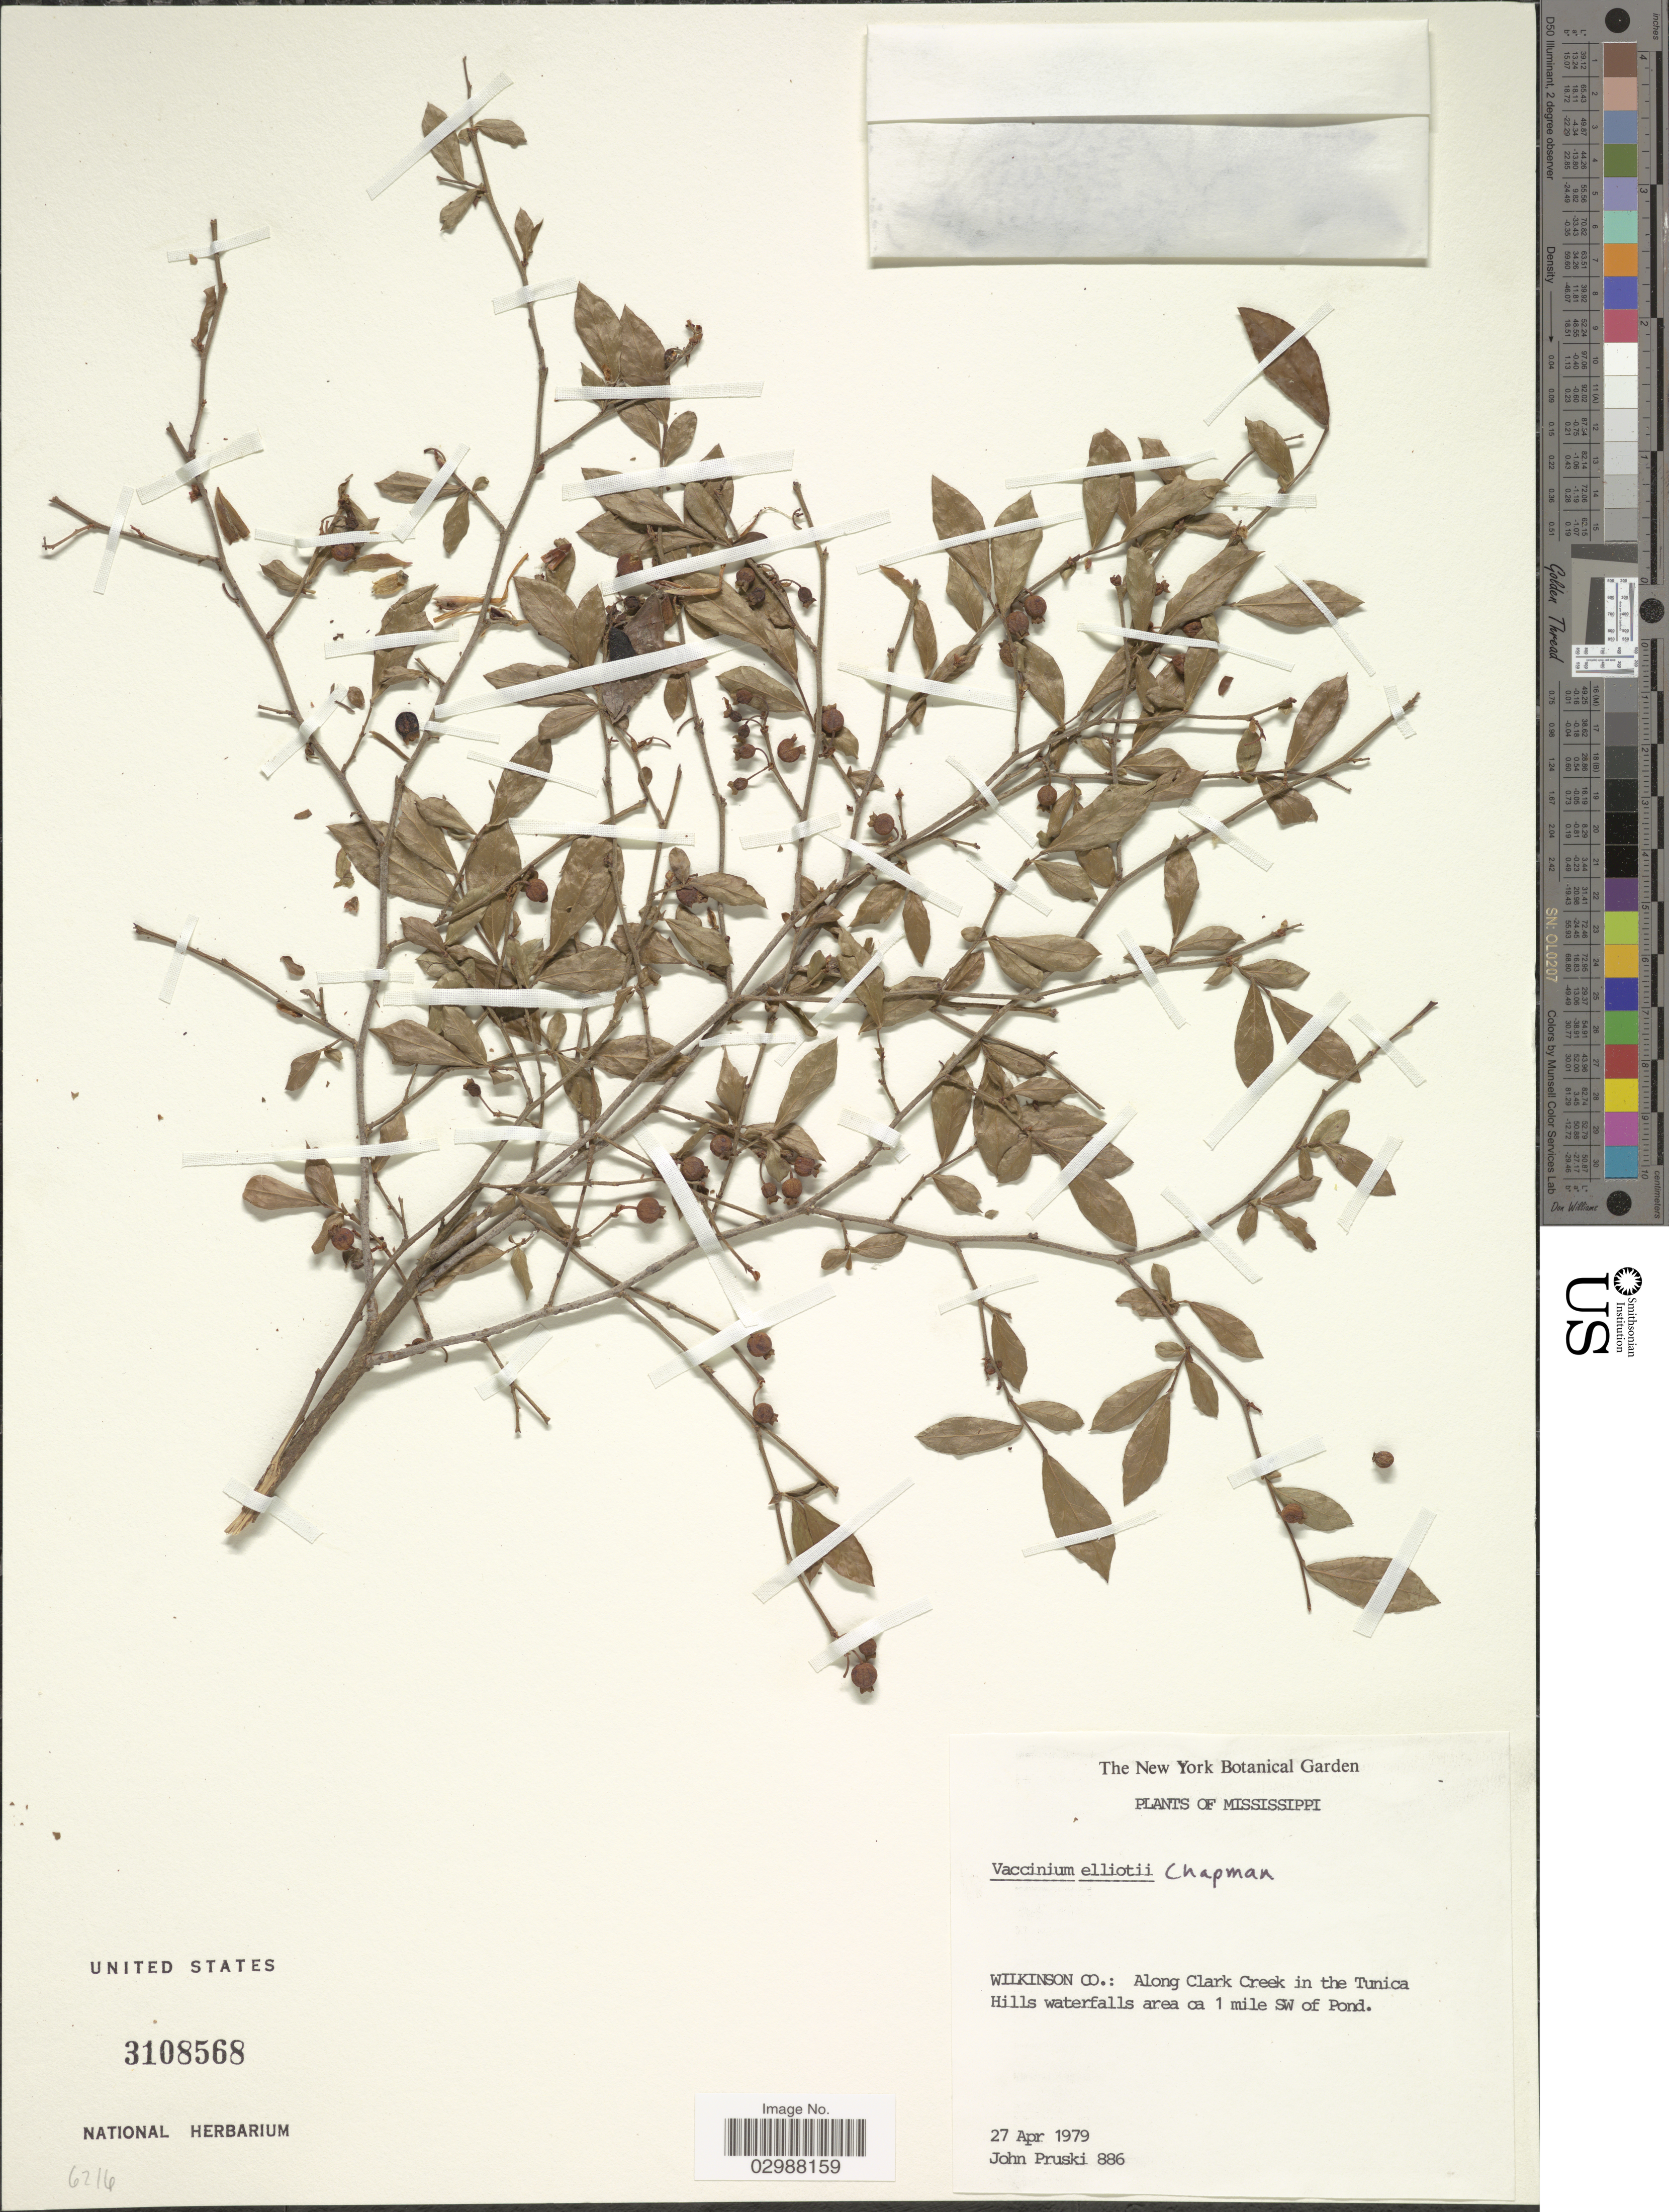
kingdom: Plantae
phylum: Tracheophyta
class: Magnoliopsida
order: Ericales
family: Ericaceae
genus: Vaccinium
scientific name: Vaccinium elliottii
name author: Chapm.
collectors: J. F. Pruski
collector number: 886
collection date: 1979-04-27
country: United States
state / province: Mississippi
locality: Wilkinson Co.: Along Clark Creek in the Tunica Hills waterfalls area ca. 1 mile SW of Pond.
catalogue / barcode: US 3108568